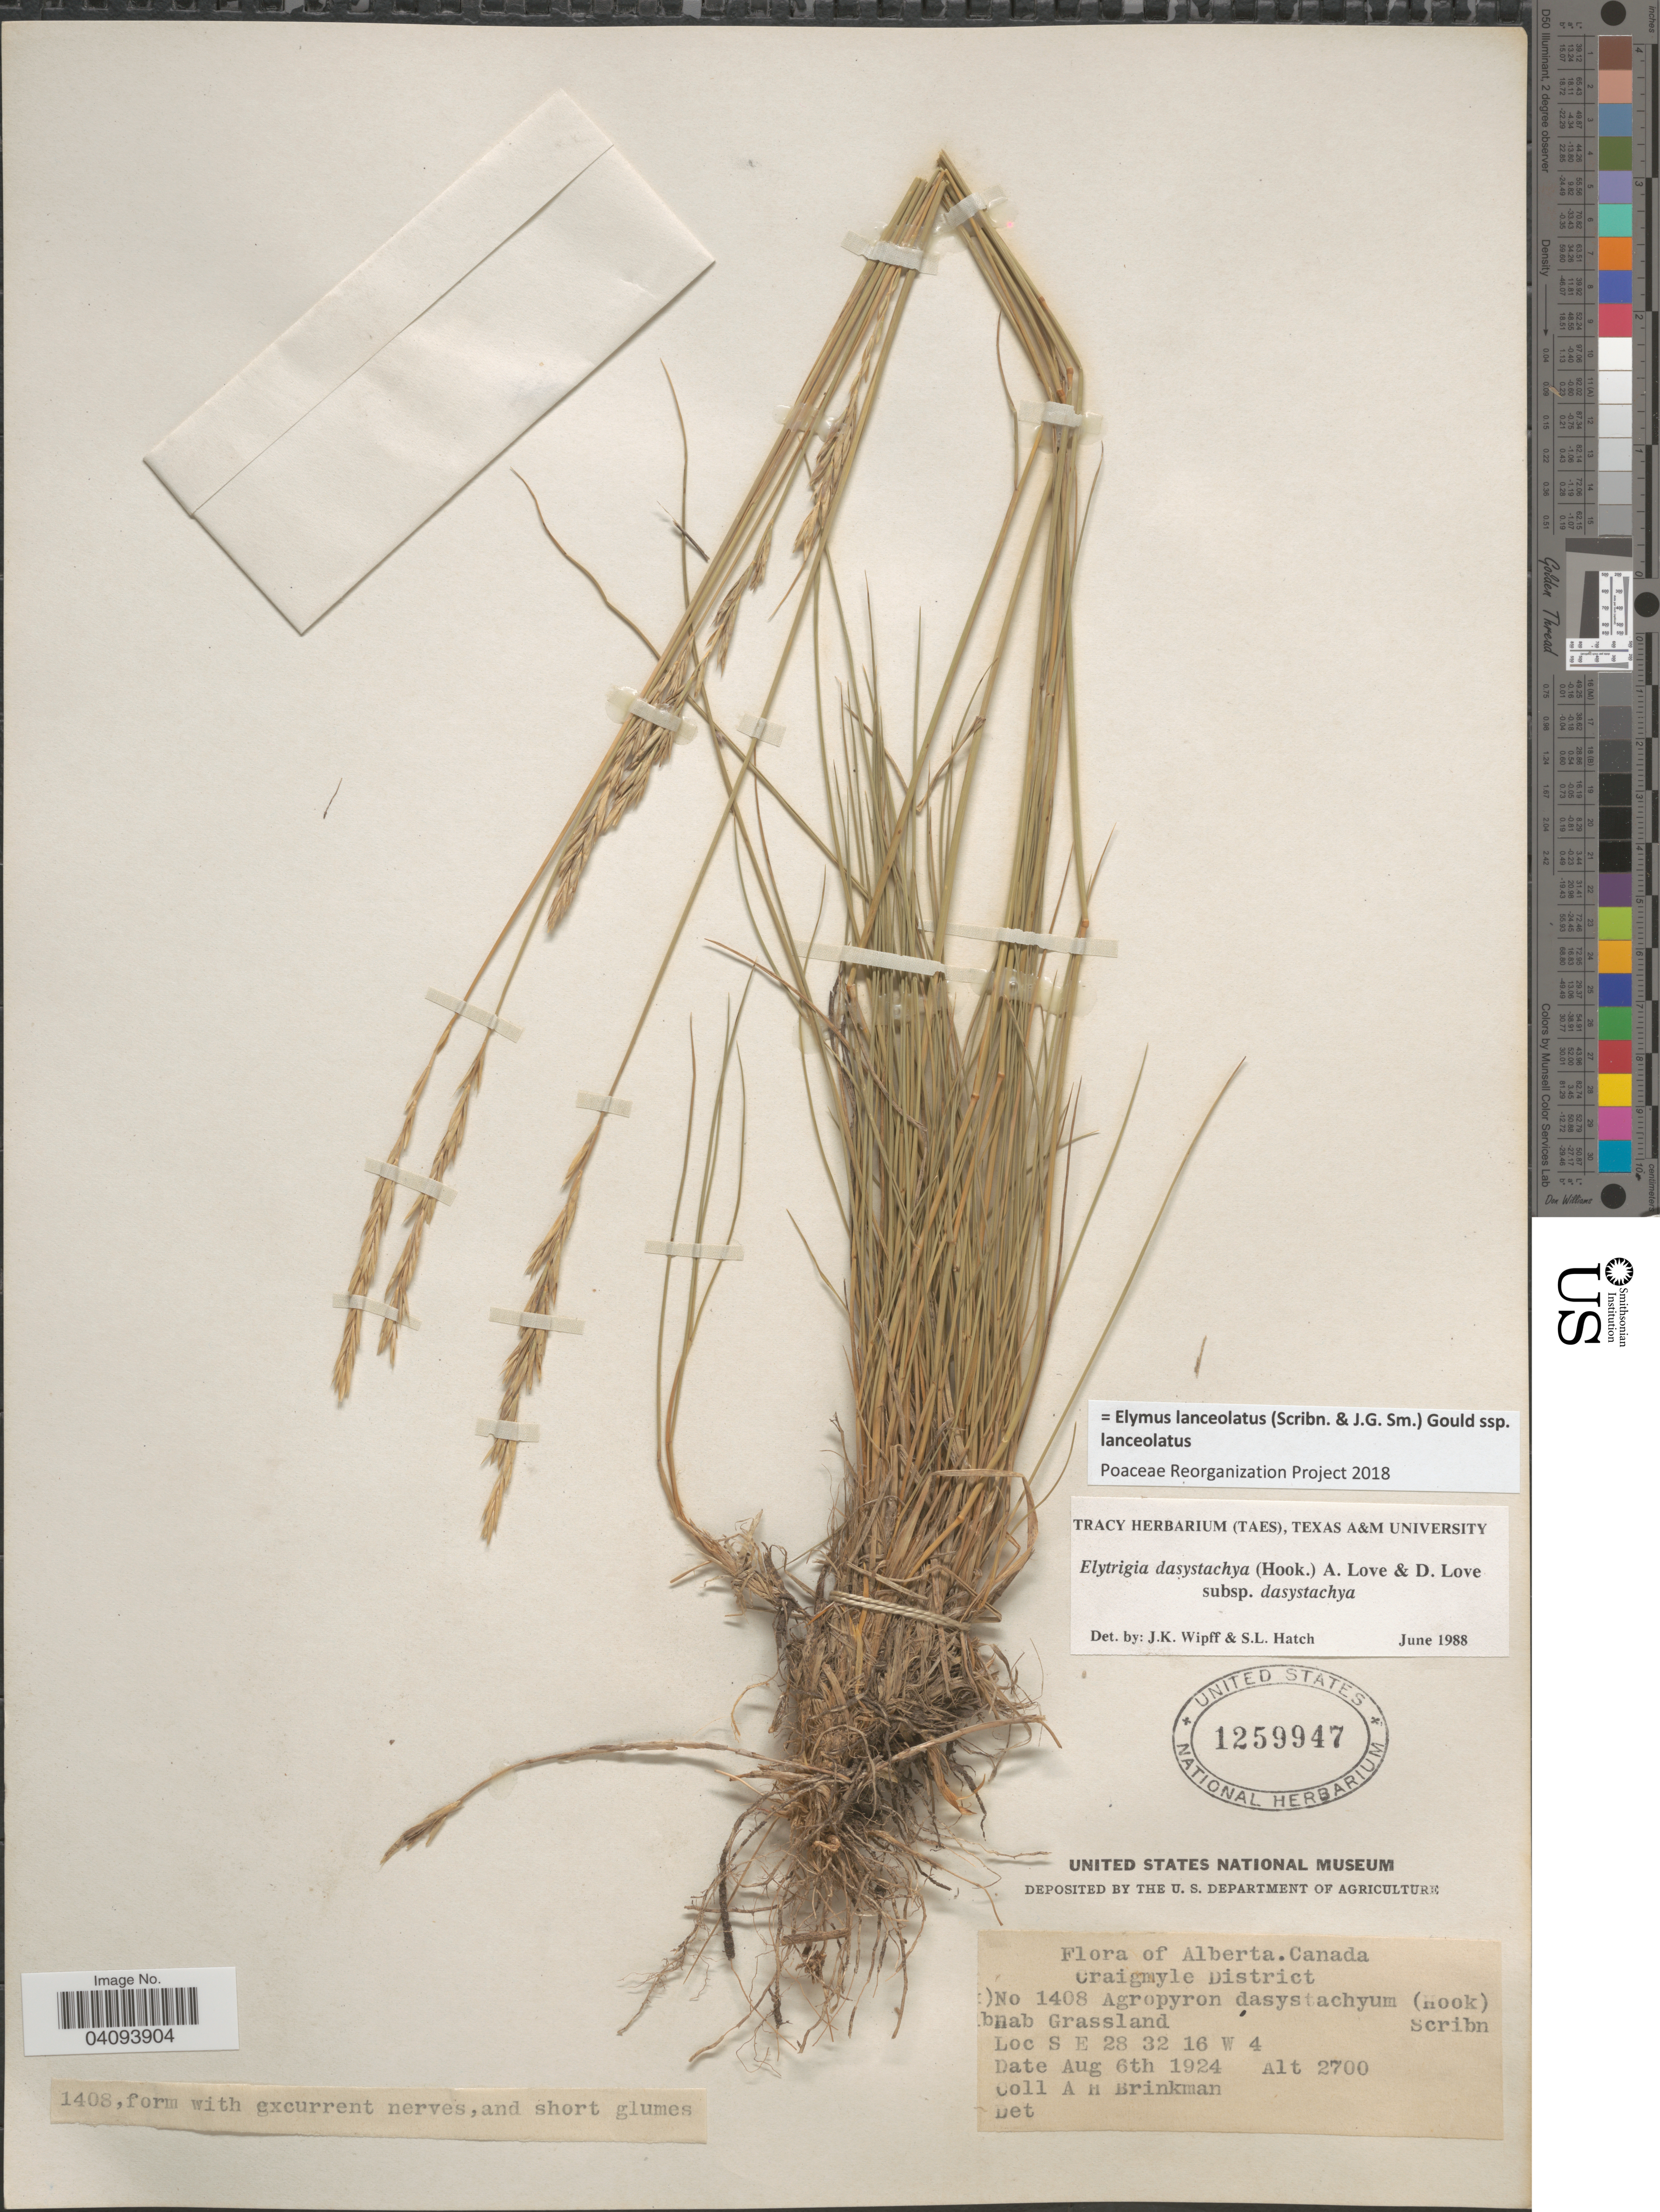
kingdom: Plantae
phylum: Tracheophyta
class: Liliopsida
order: Poales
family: Poaceae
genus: Elymus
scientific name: Elymus lanceolatus subsp. lanceolatus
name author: (Scribn. & J.G. Sm.) Gould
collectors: A. Brinkman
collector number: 1408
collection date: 1924-08-06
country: Canada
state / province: Alberta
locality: Craigmyle District. S E 28 32 16 W 4.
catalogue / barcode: US 1259947